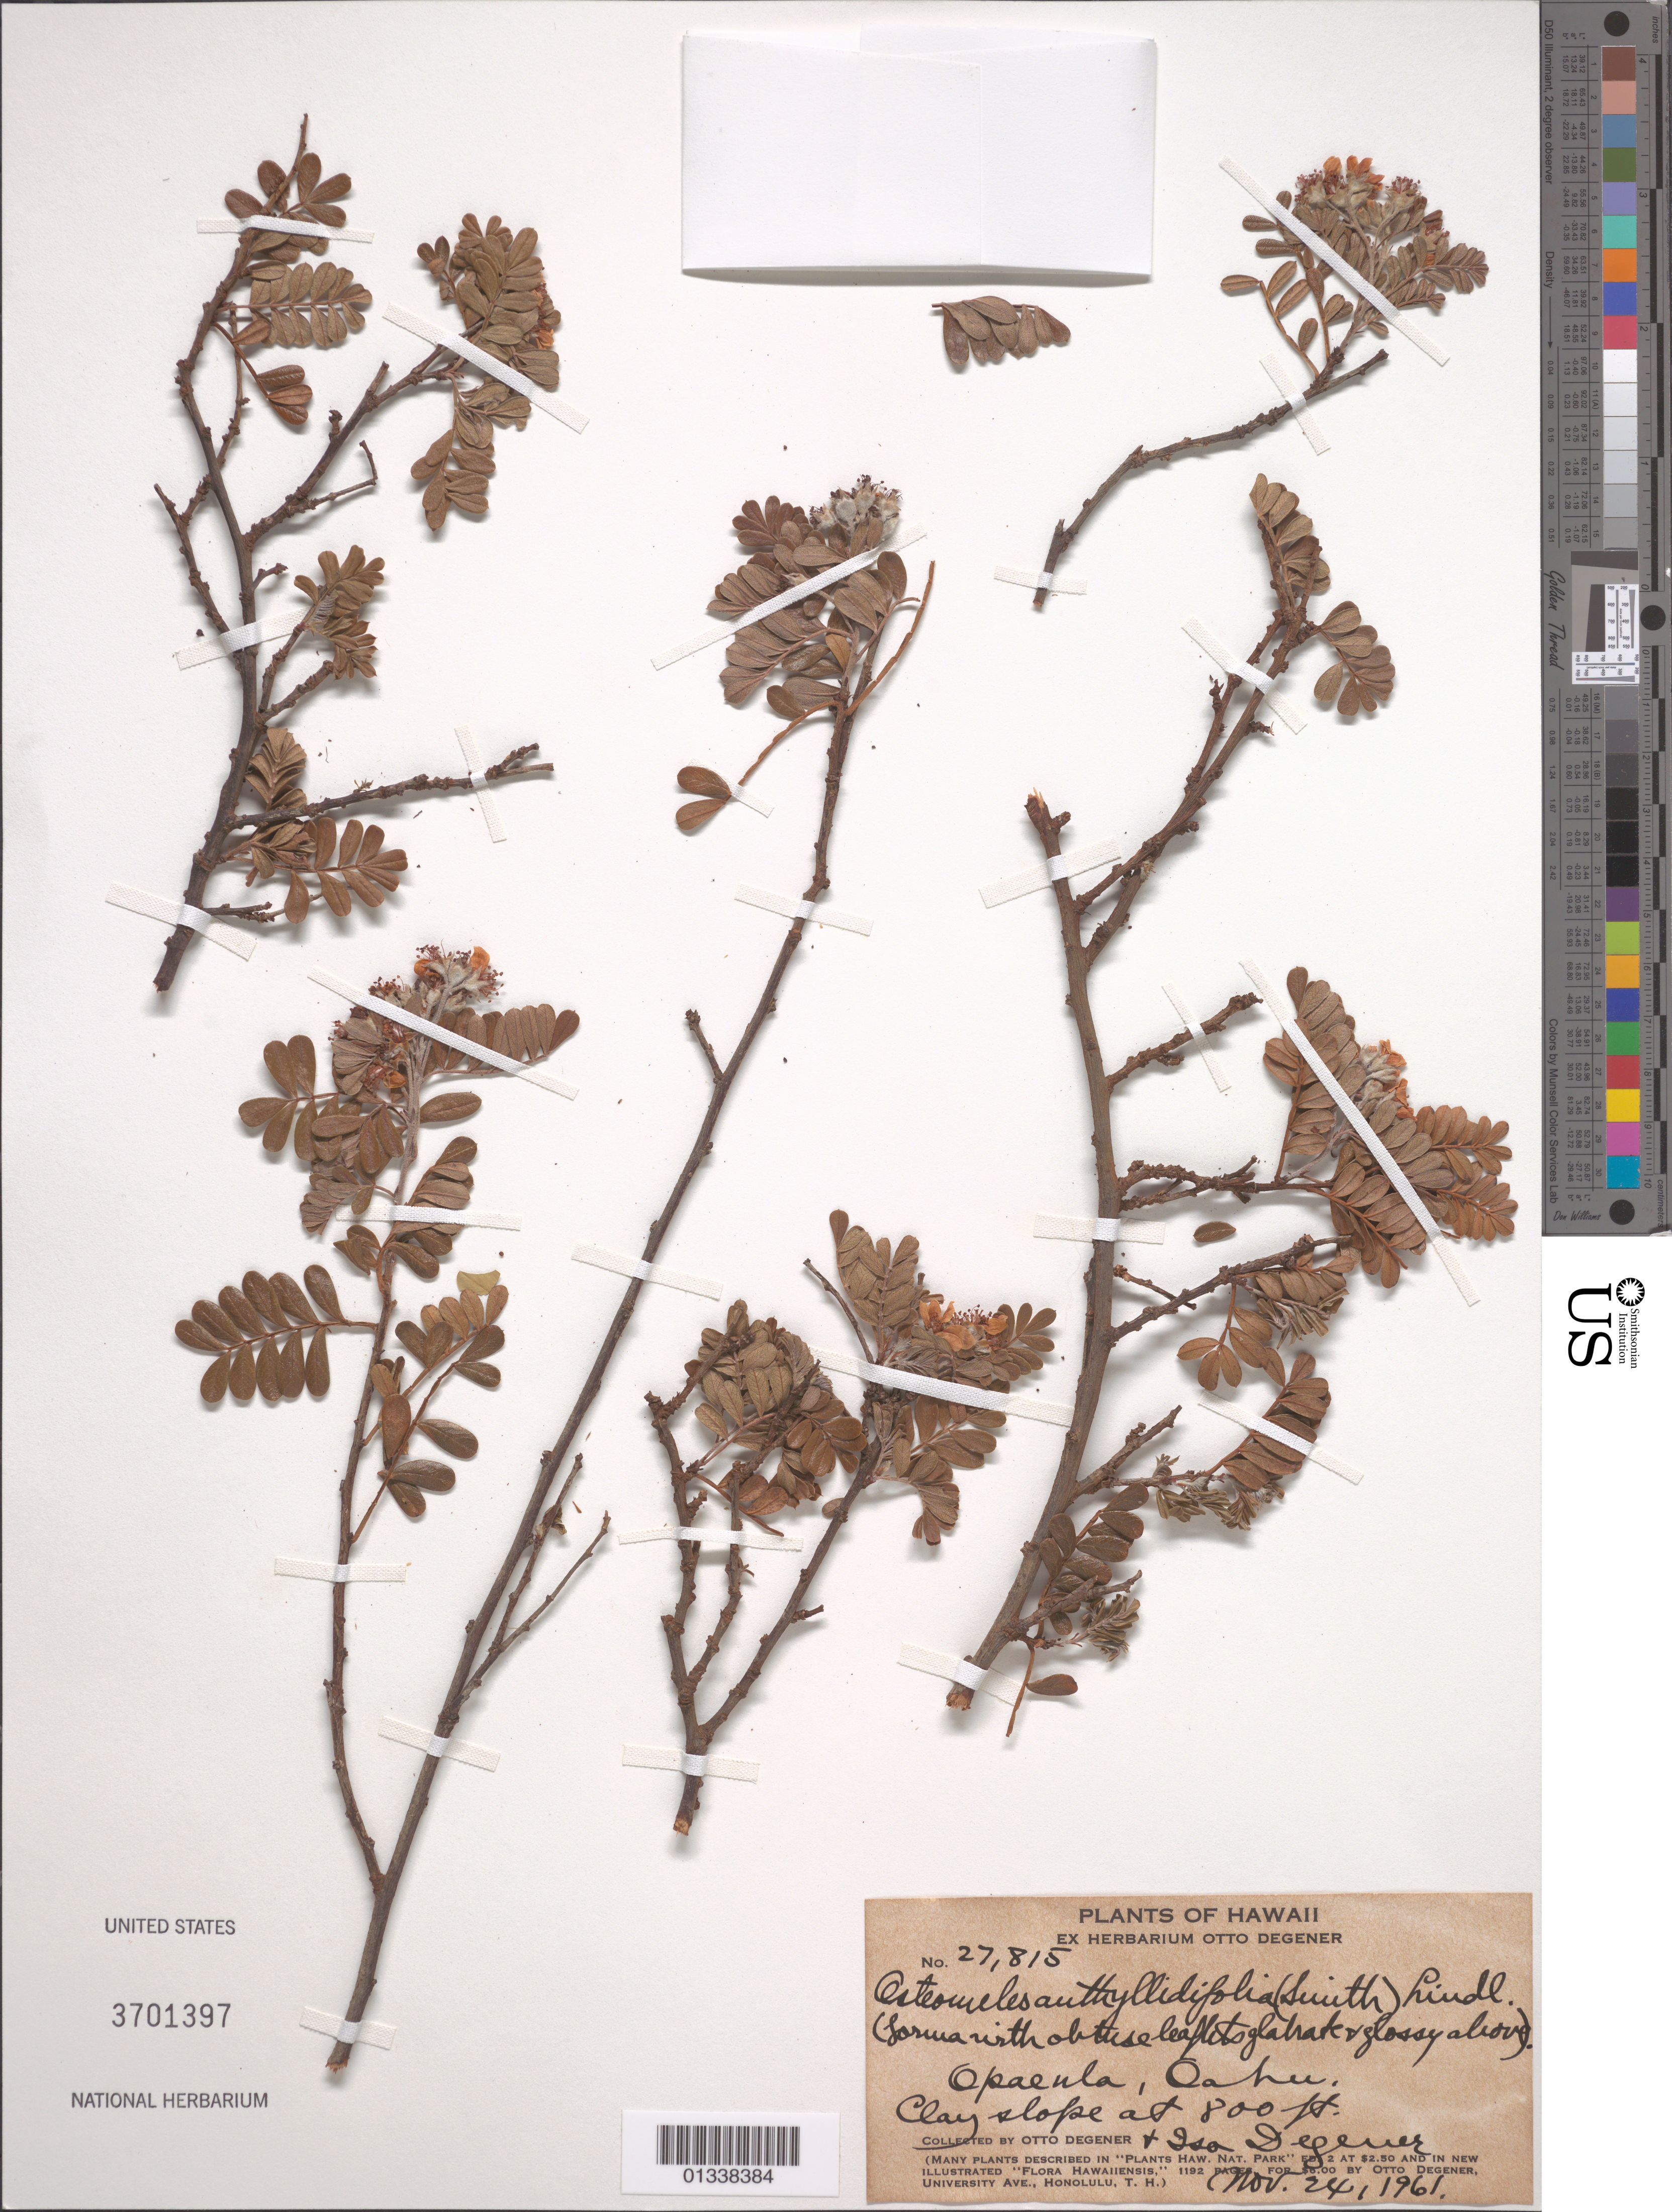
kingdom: Plantae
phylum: Tracheophyta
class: Magnoliopsida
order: Rosales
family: Rosaceae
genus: Osteomeles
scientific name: Osteomeles anthyllidifolia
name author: (Small) Lindl.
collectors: O. Degener & I. Degener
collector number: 27815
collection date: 1961-11-24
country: United States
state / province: Hawaii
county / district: Honolulu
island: Oahu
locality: Opaeula, Oahu.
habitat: Clay slope.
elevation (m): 244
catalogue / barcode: US 3701397